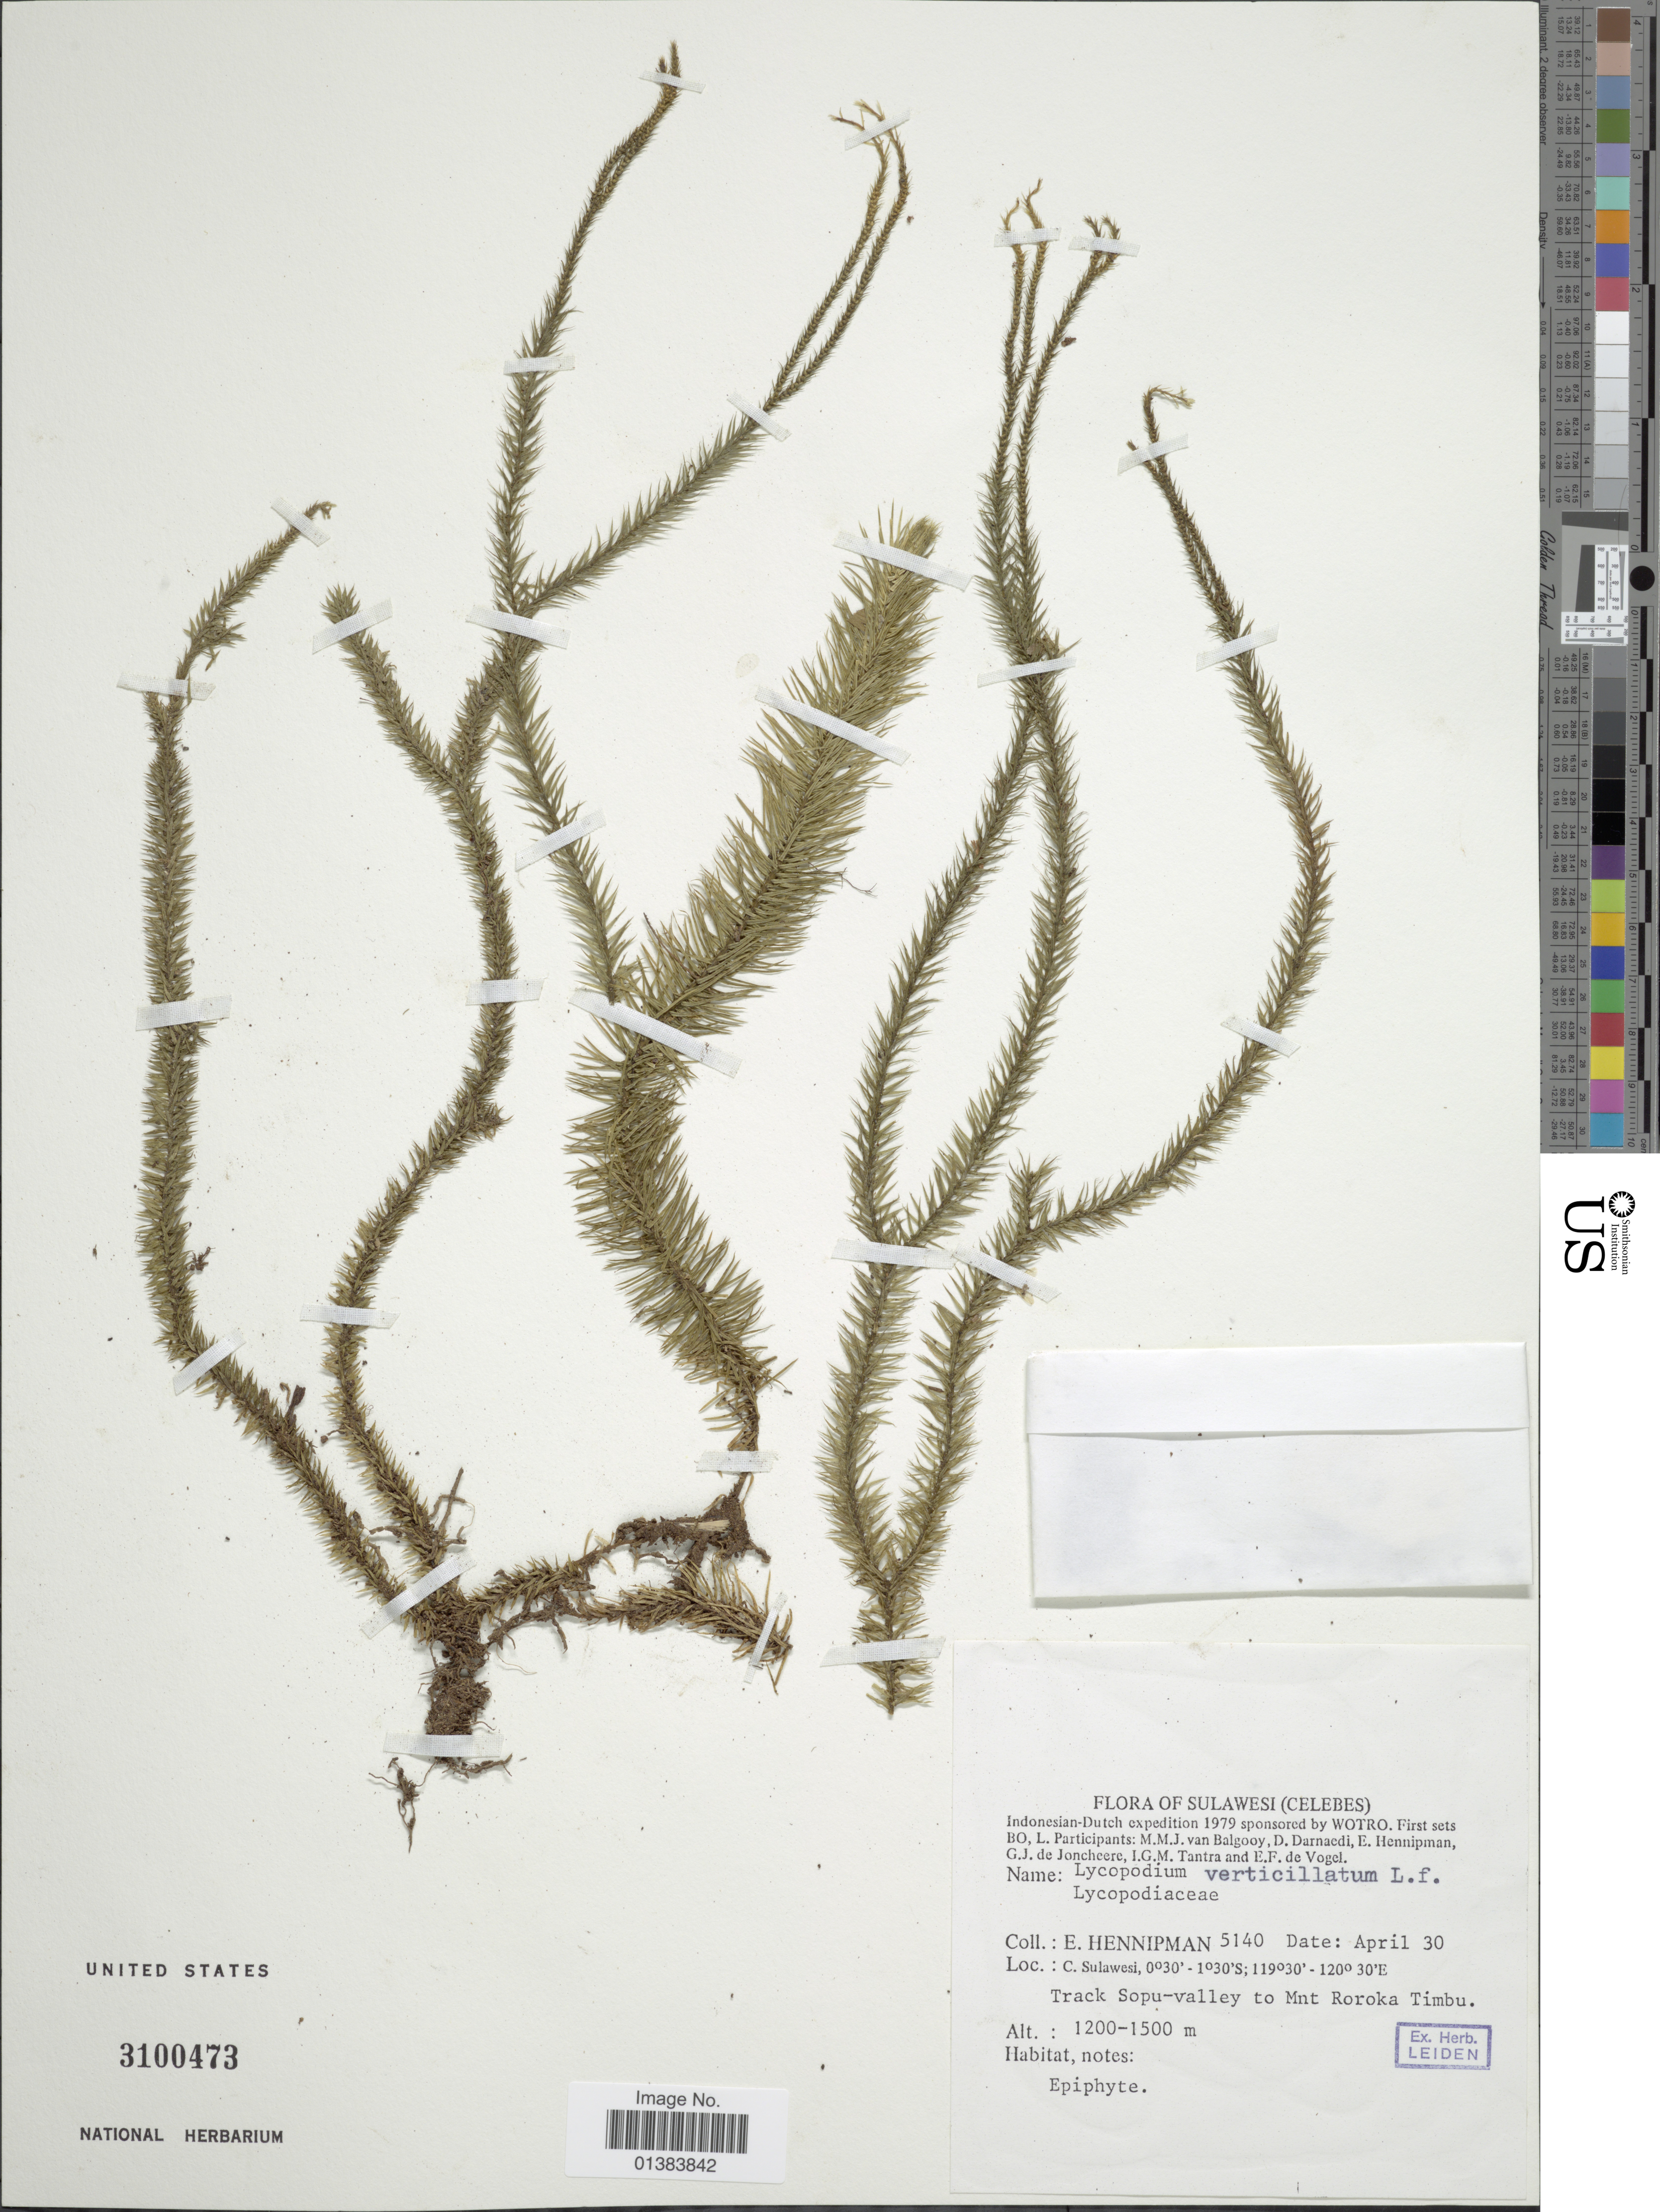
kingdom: Plantae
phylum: Tracheophyta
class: Lycopodiopsida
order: Lycopodiales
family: Lycopodiaceae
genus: Phlegmariurus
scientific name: Phlegmariurus squarrosus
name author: (G. Forst.) Á. Löve & D. Löve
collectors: E. Hennipman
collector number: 5140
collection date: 1979-04-30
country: Indonesia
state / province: Sulawesi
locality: (Celebes), C. Sulawesi. Track Sopu-valley to Mnt Roroka Timbu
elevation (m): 1200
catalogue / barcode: US 3100473